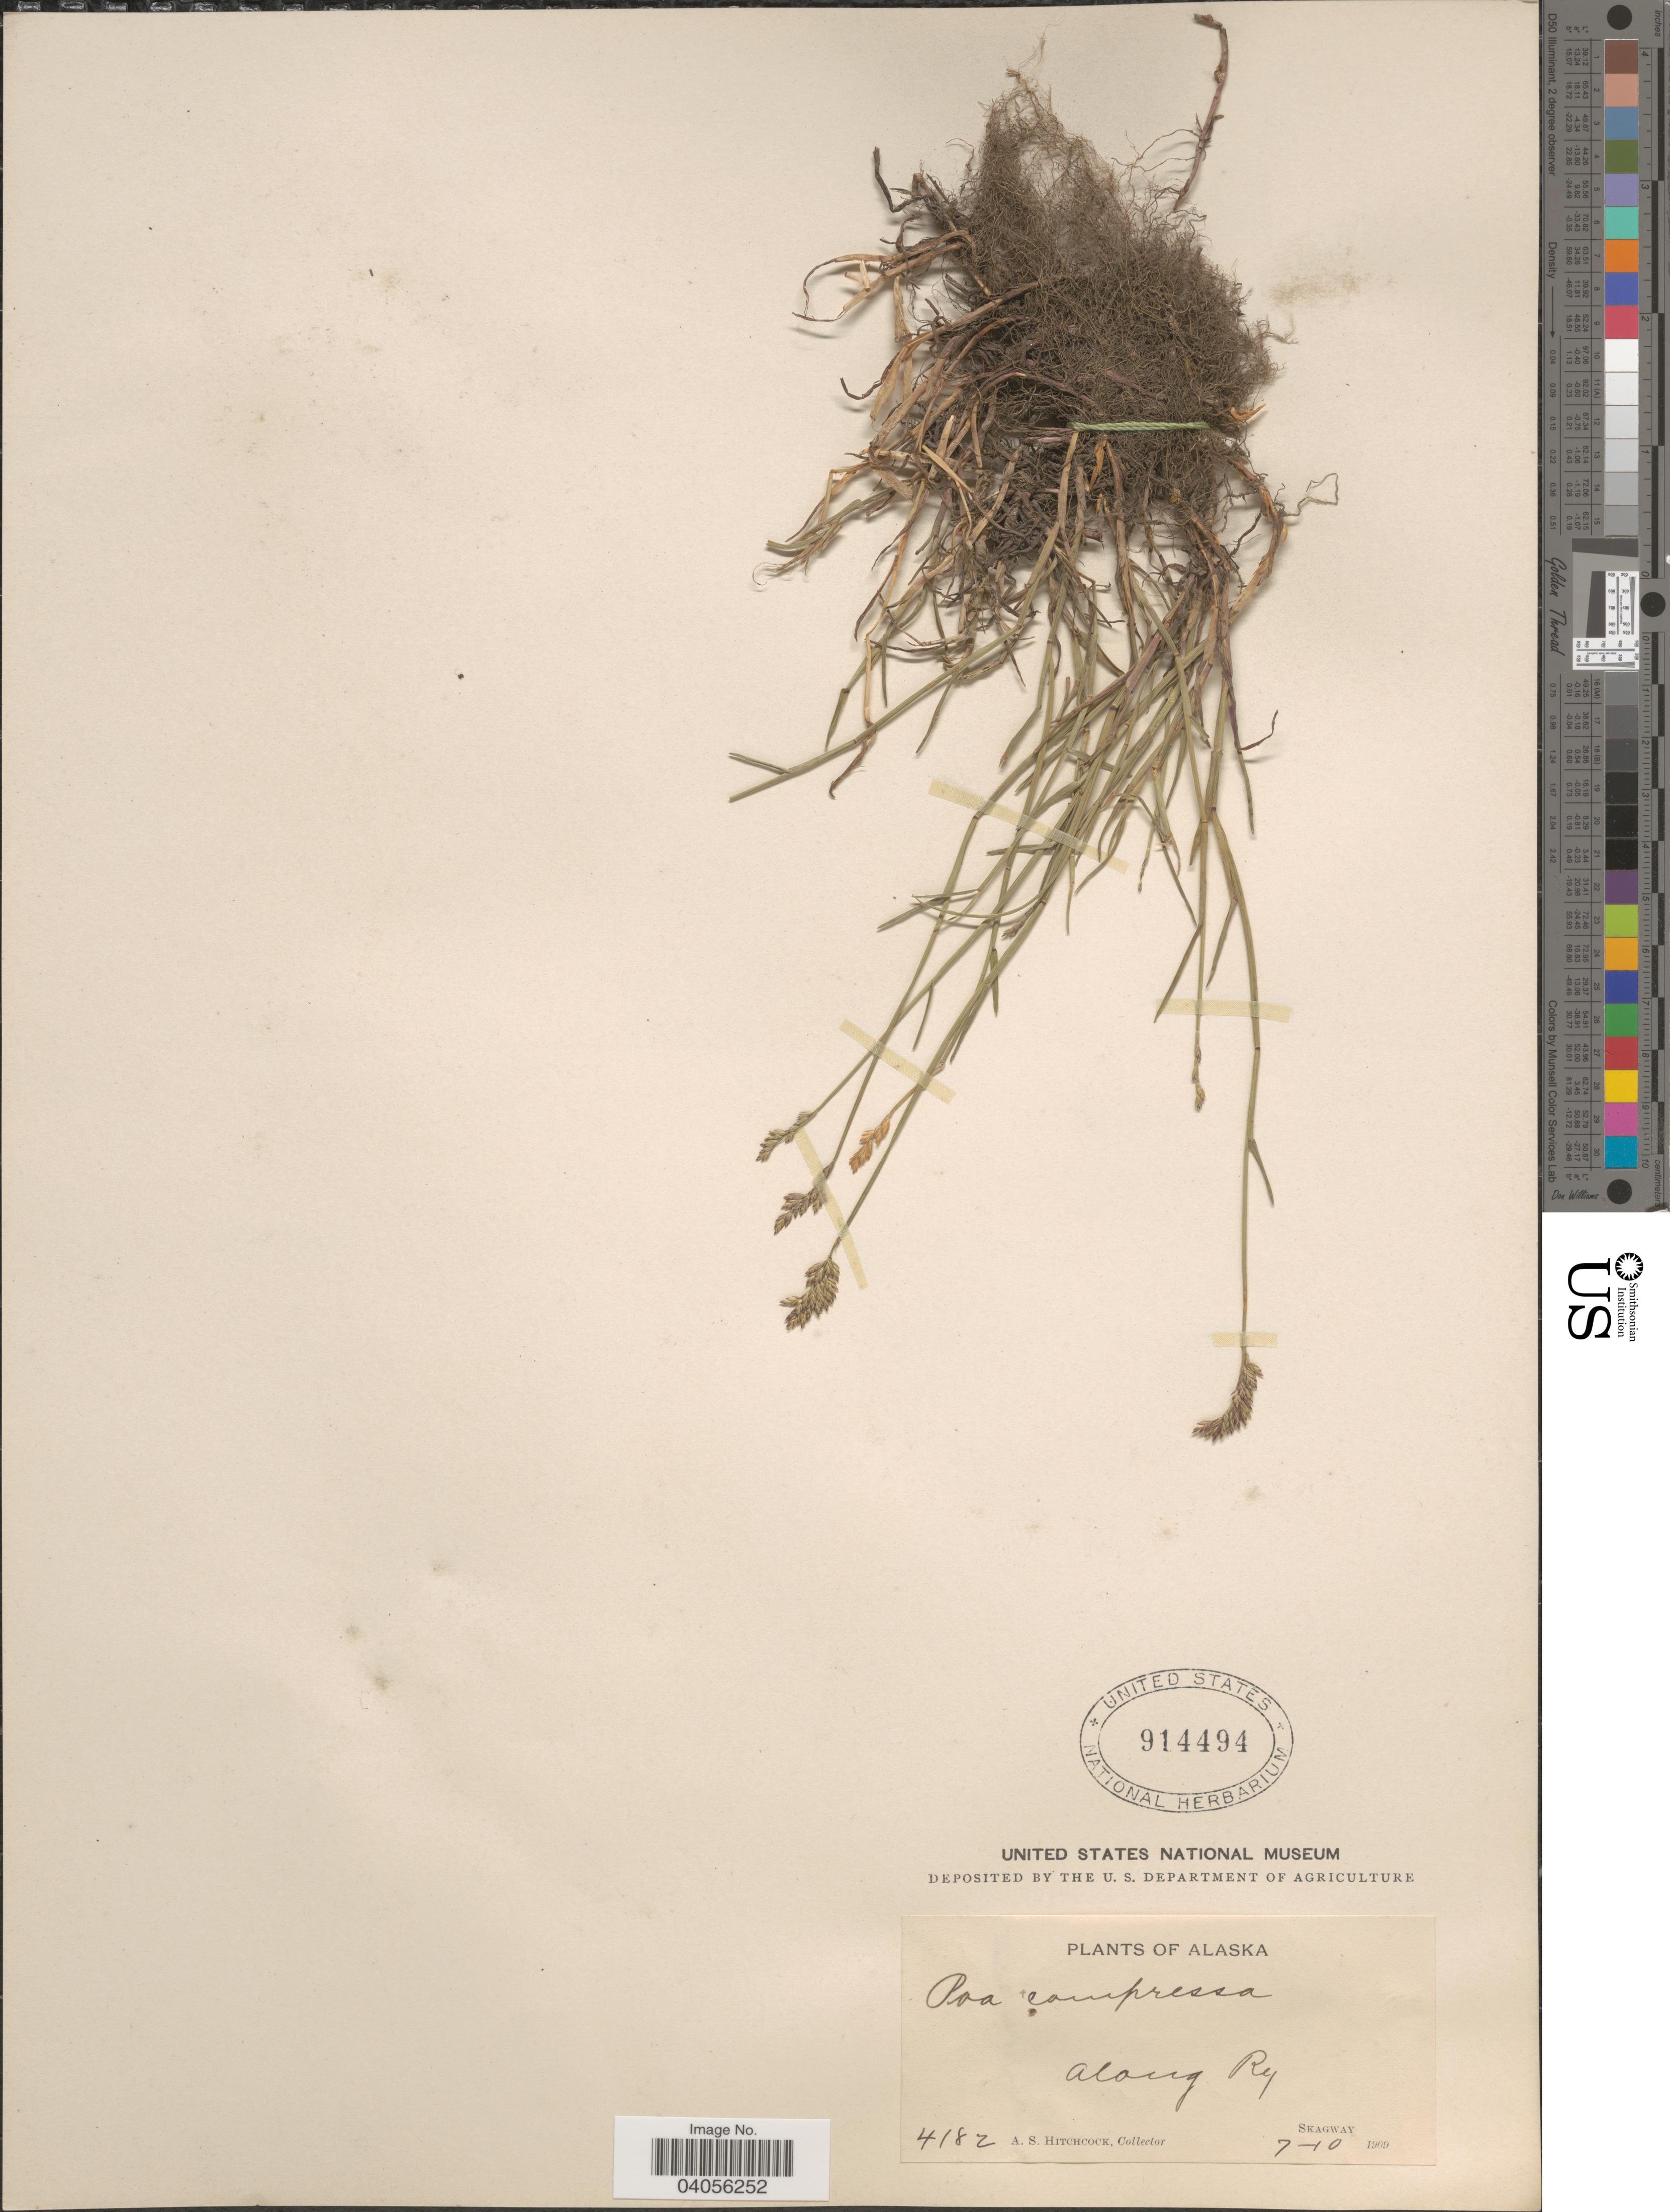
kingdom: Plantae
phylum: Tracheophyta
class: Liliopsida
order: Poales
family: Poaceae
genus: Poa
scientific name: Poa compressa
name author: L.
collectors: A. S. Hitchcock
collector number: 4182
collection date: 1909-07-10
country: United States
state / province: Alaska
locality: Along Ry. Skagway.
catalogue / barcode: US 914494